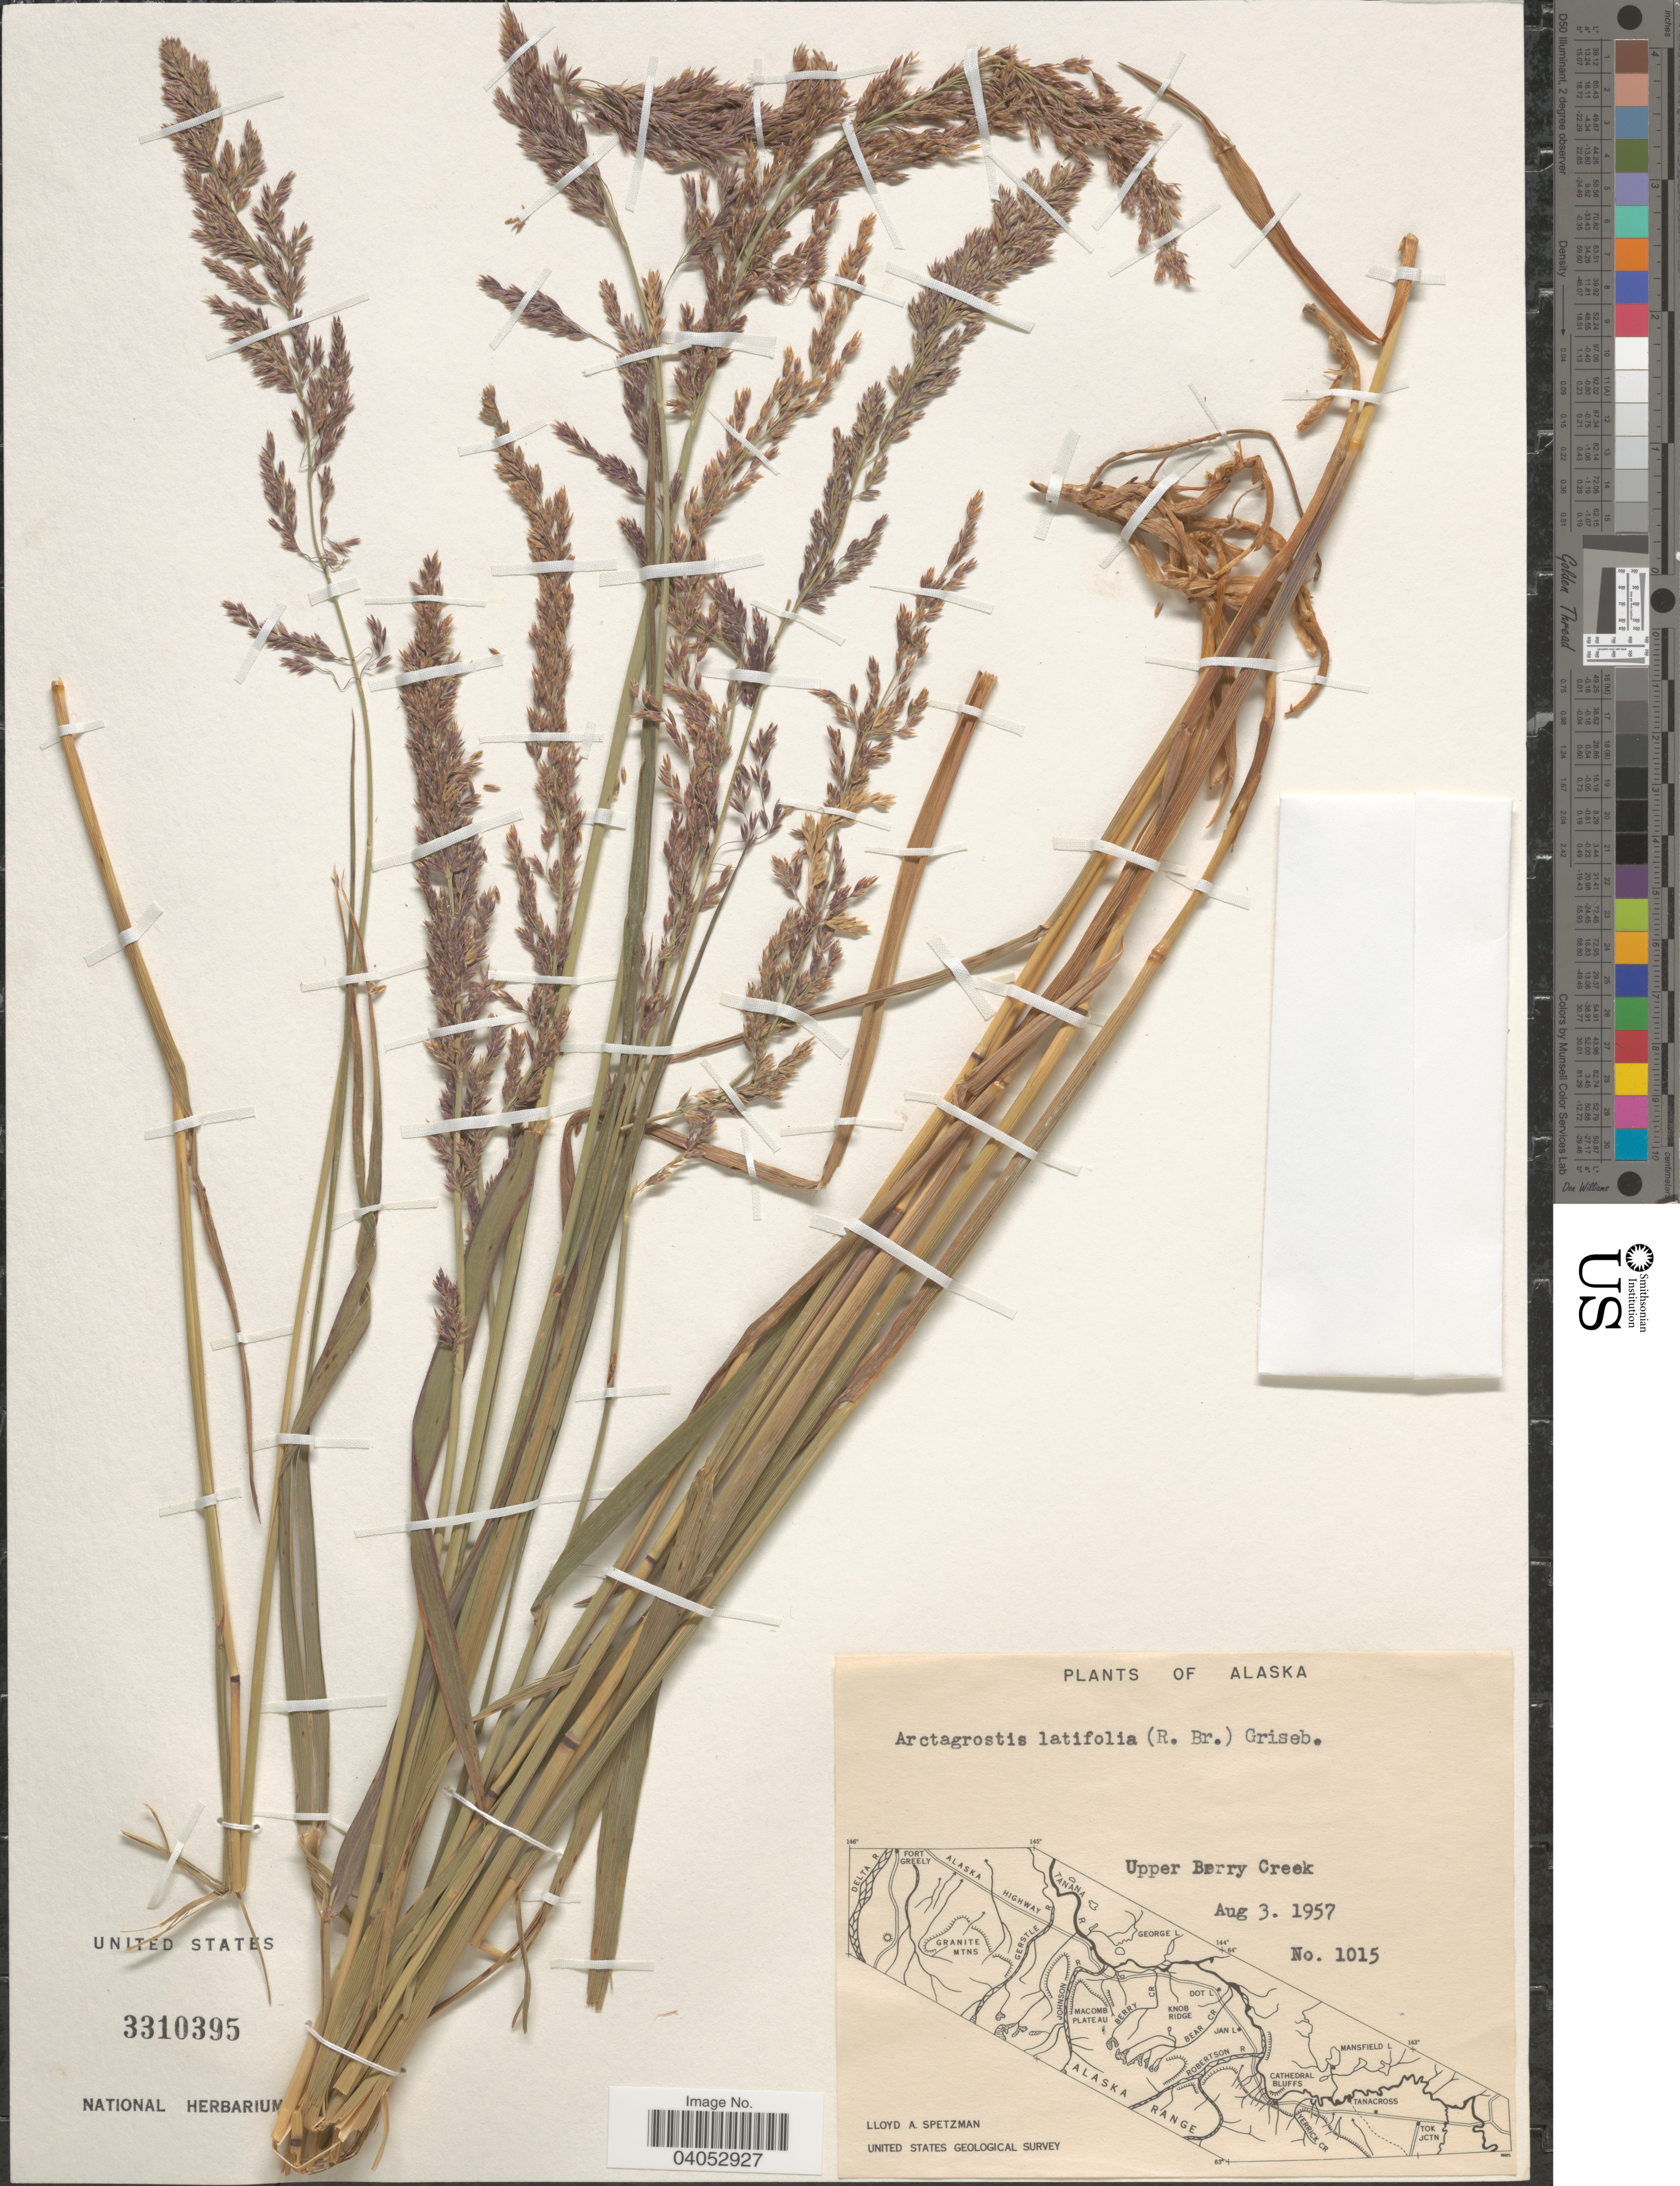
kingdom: Plantae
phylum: Tracheophyta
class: Liliopsida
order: Poales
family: Poaceae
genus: Arctagrostis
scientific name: Arctagrostis latifolia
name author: (R. Br.) Griseb.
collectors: L. Spetzman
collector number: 1015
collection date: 1957-08-03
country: United States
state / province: Alaska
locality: Upper Berry Creek.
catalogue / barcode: US 3310395